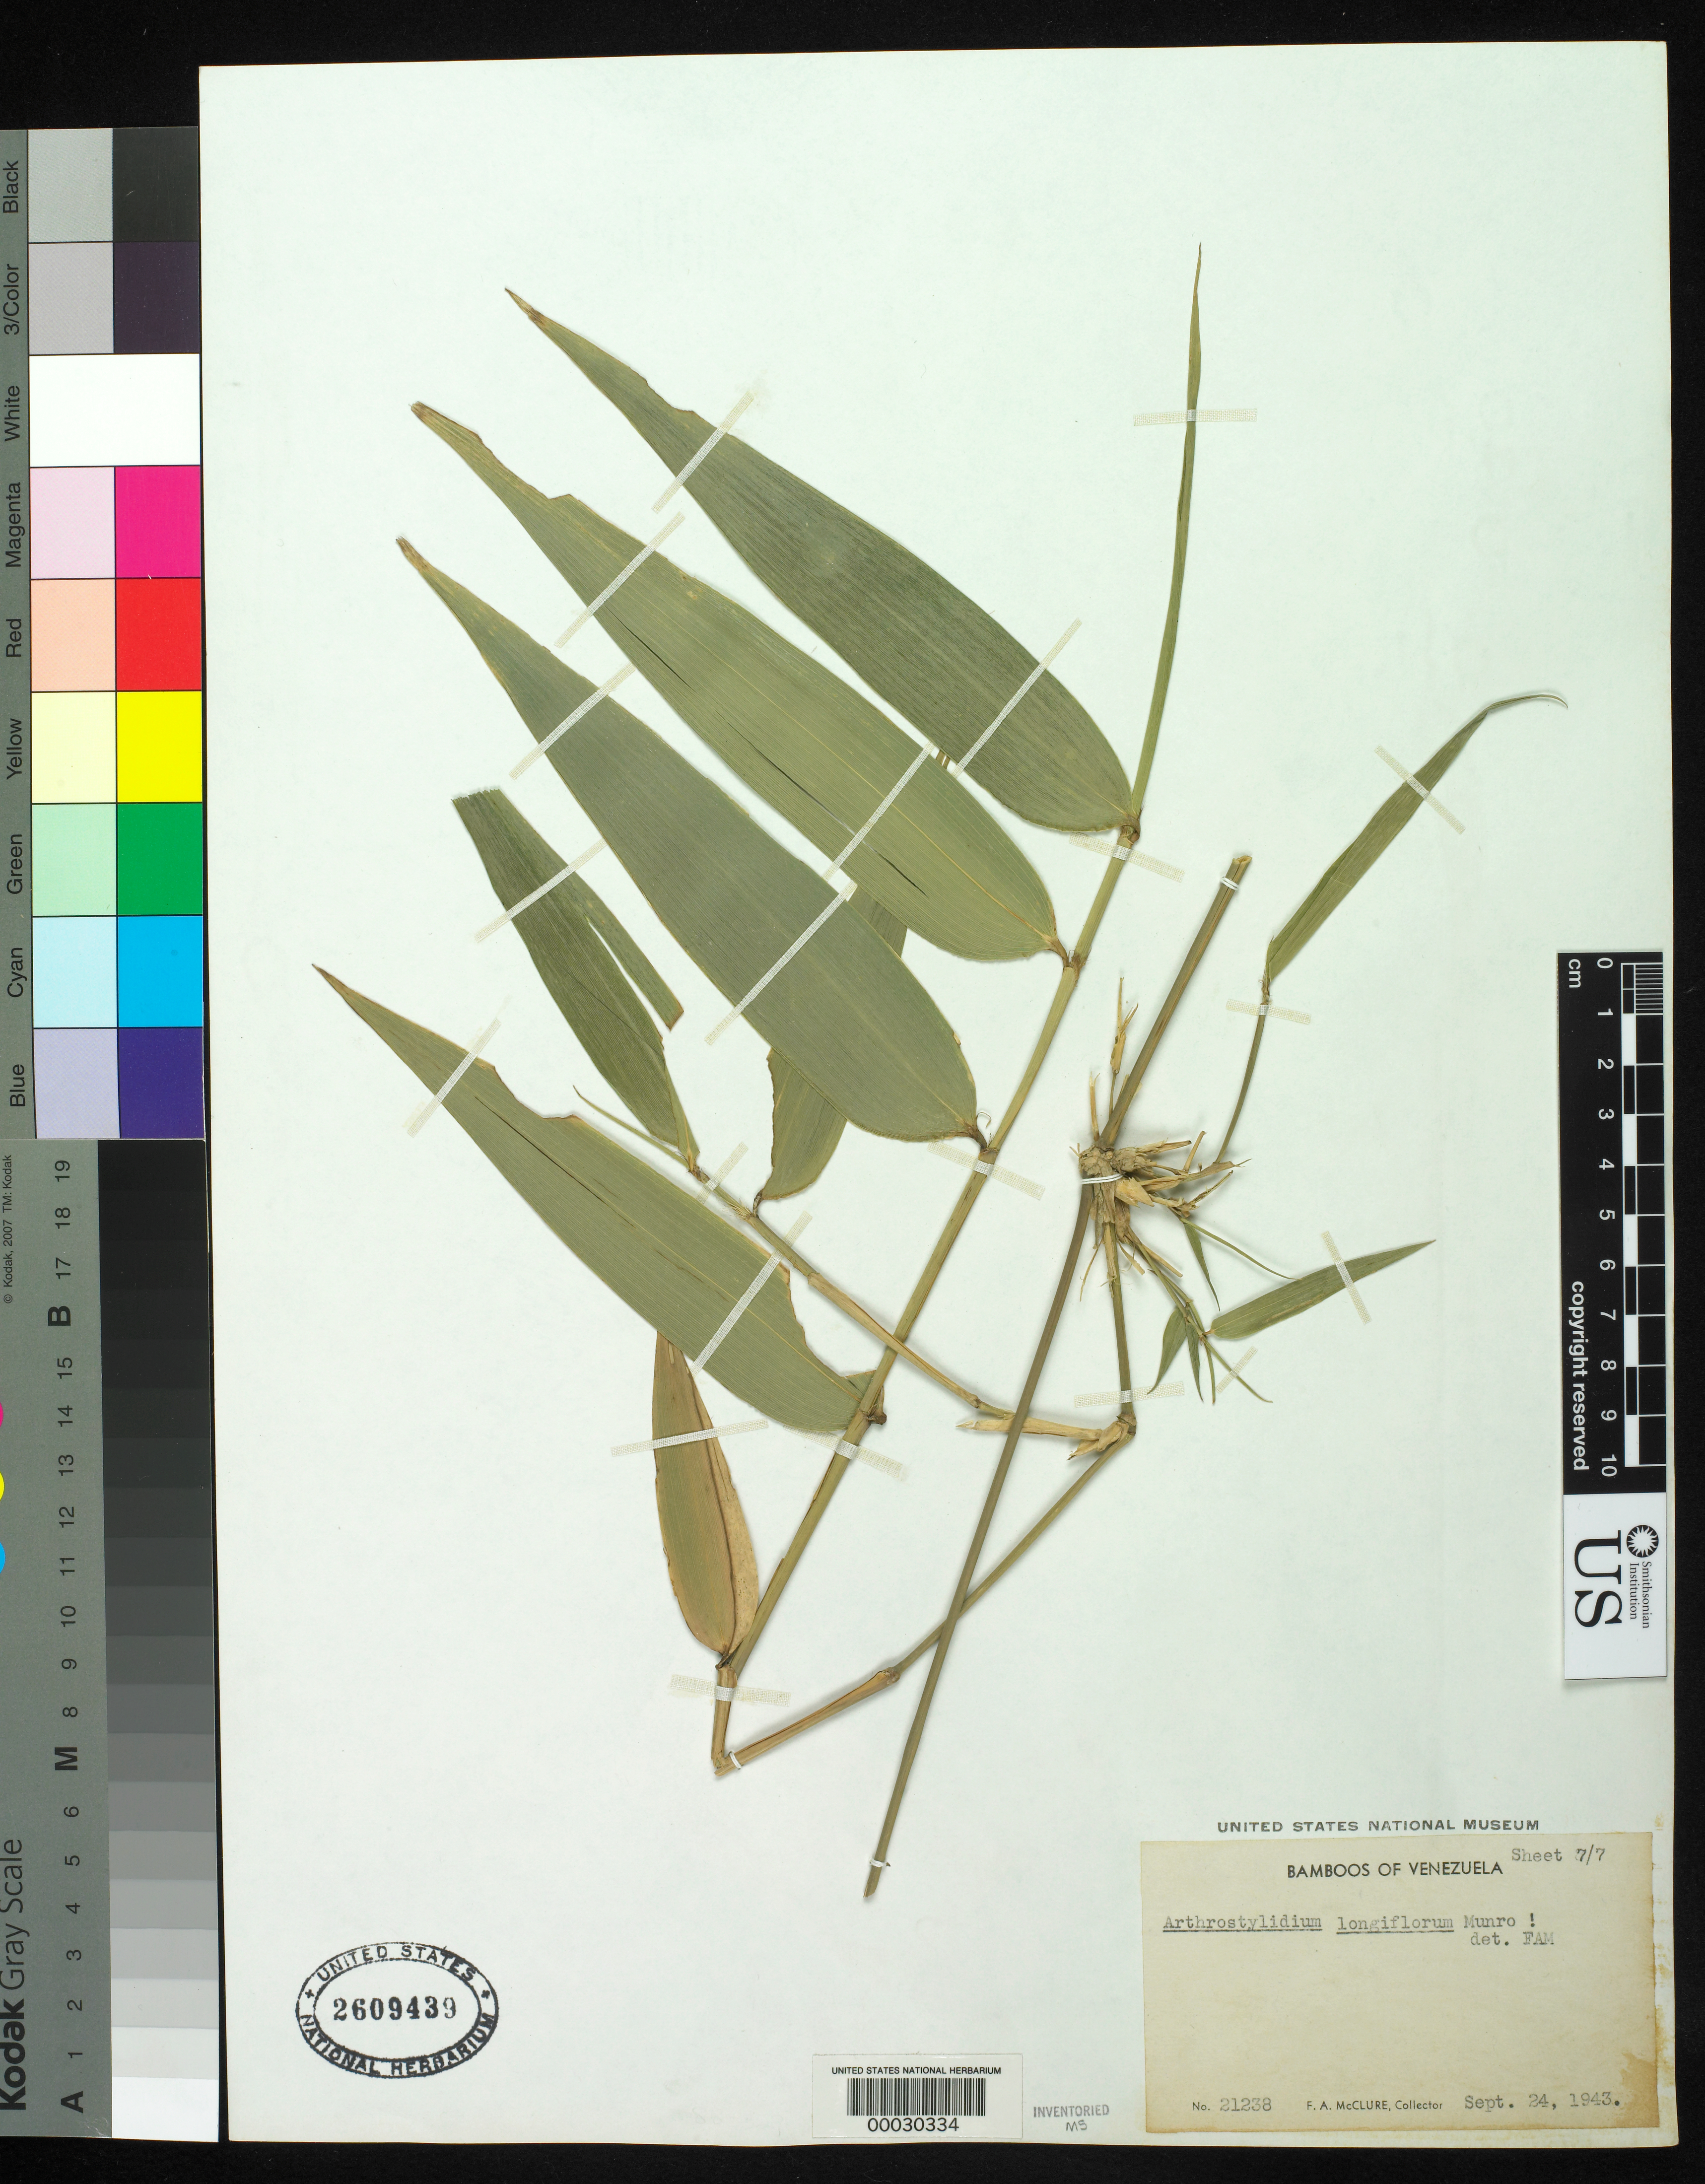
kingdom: Plantae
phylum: Tracheophyta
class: Liliopsida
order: Poales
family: Poaceae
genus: Arthrostylidium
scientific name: Arthrostylidium longiflorum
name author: Munro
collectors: F. A. McClure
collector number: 21238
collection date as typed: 24 Sep 1943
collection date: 1943-09-24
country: Venezuela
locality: El Junquito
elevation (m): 1800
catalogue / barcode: US 2609439